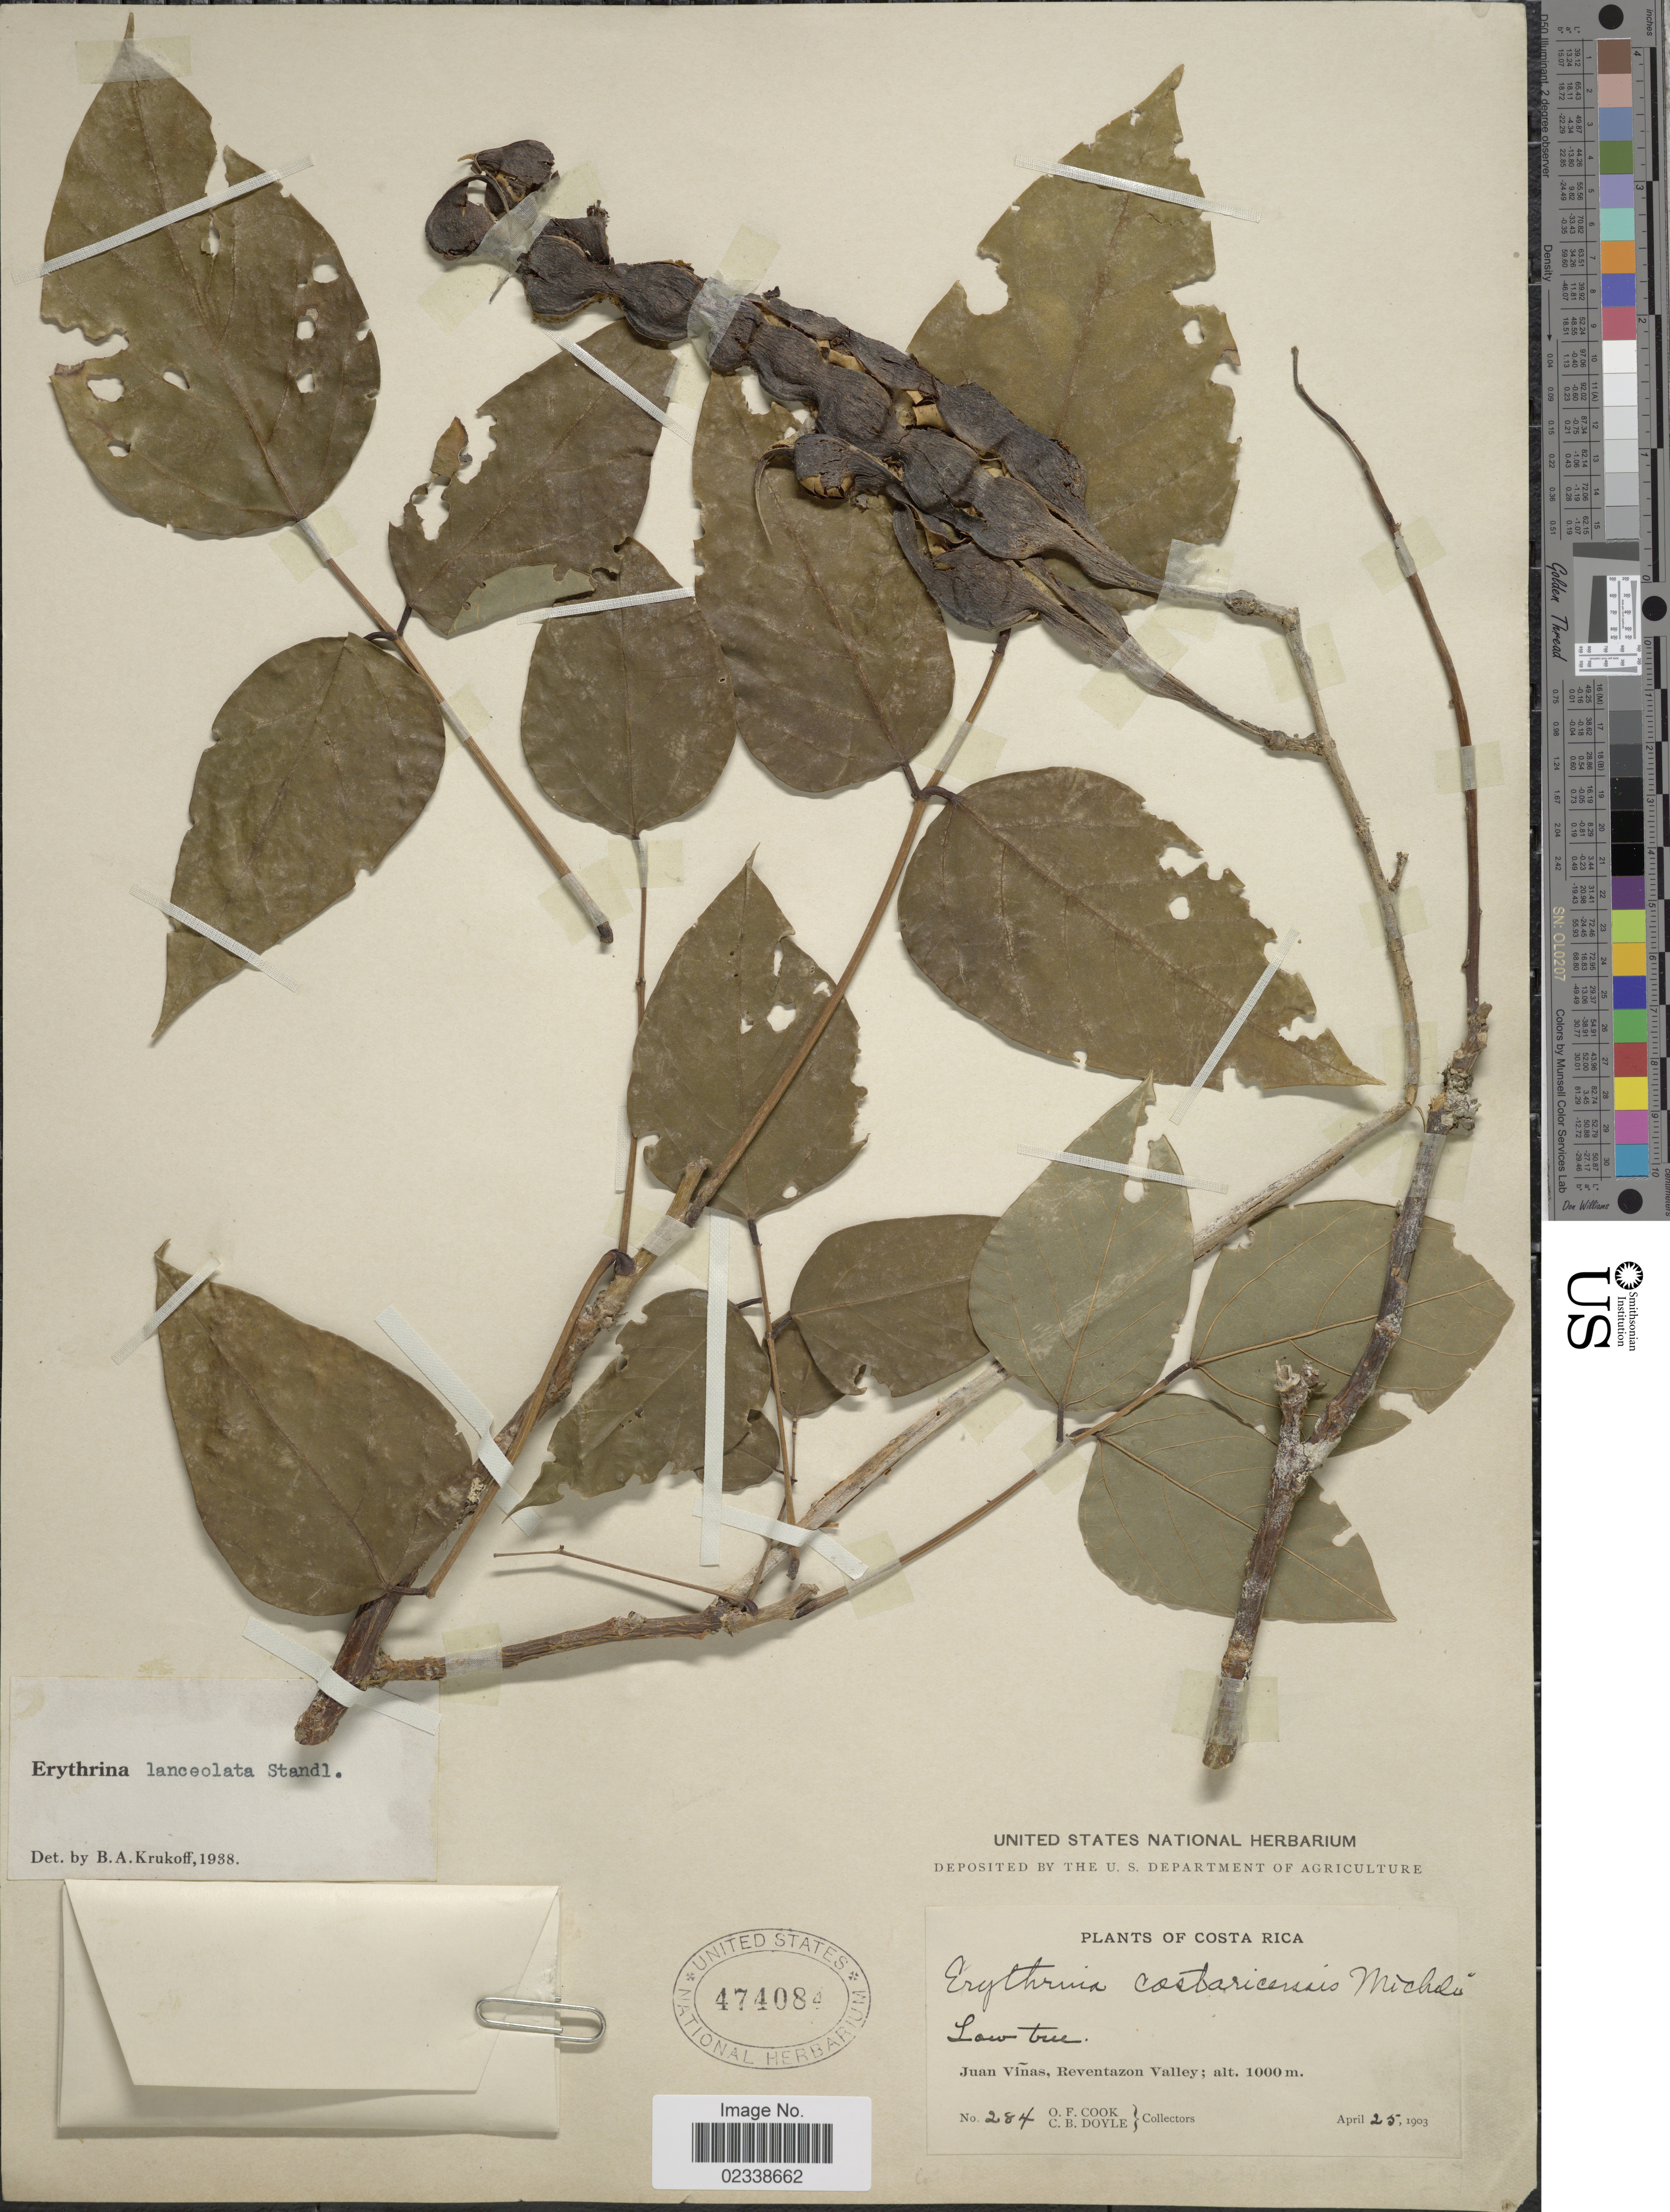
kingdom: Plantae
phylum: Tracheophyta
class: Magnoliopsida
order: Fabales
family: Fabaceae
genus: Erythrina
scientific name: Erythrina lanceolata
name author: Standl.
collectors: O. F. Cook & C. Doyle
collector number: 284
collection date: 1903-04-25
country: Costa Rica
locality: Juan Vinas, Reventazon Valley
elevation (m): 1000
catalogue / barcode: US 474084